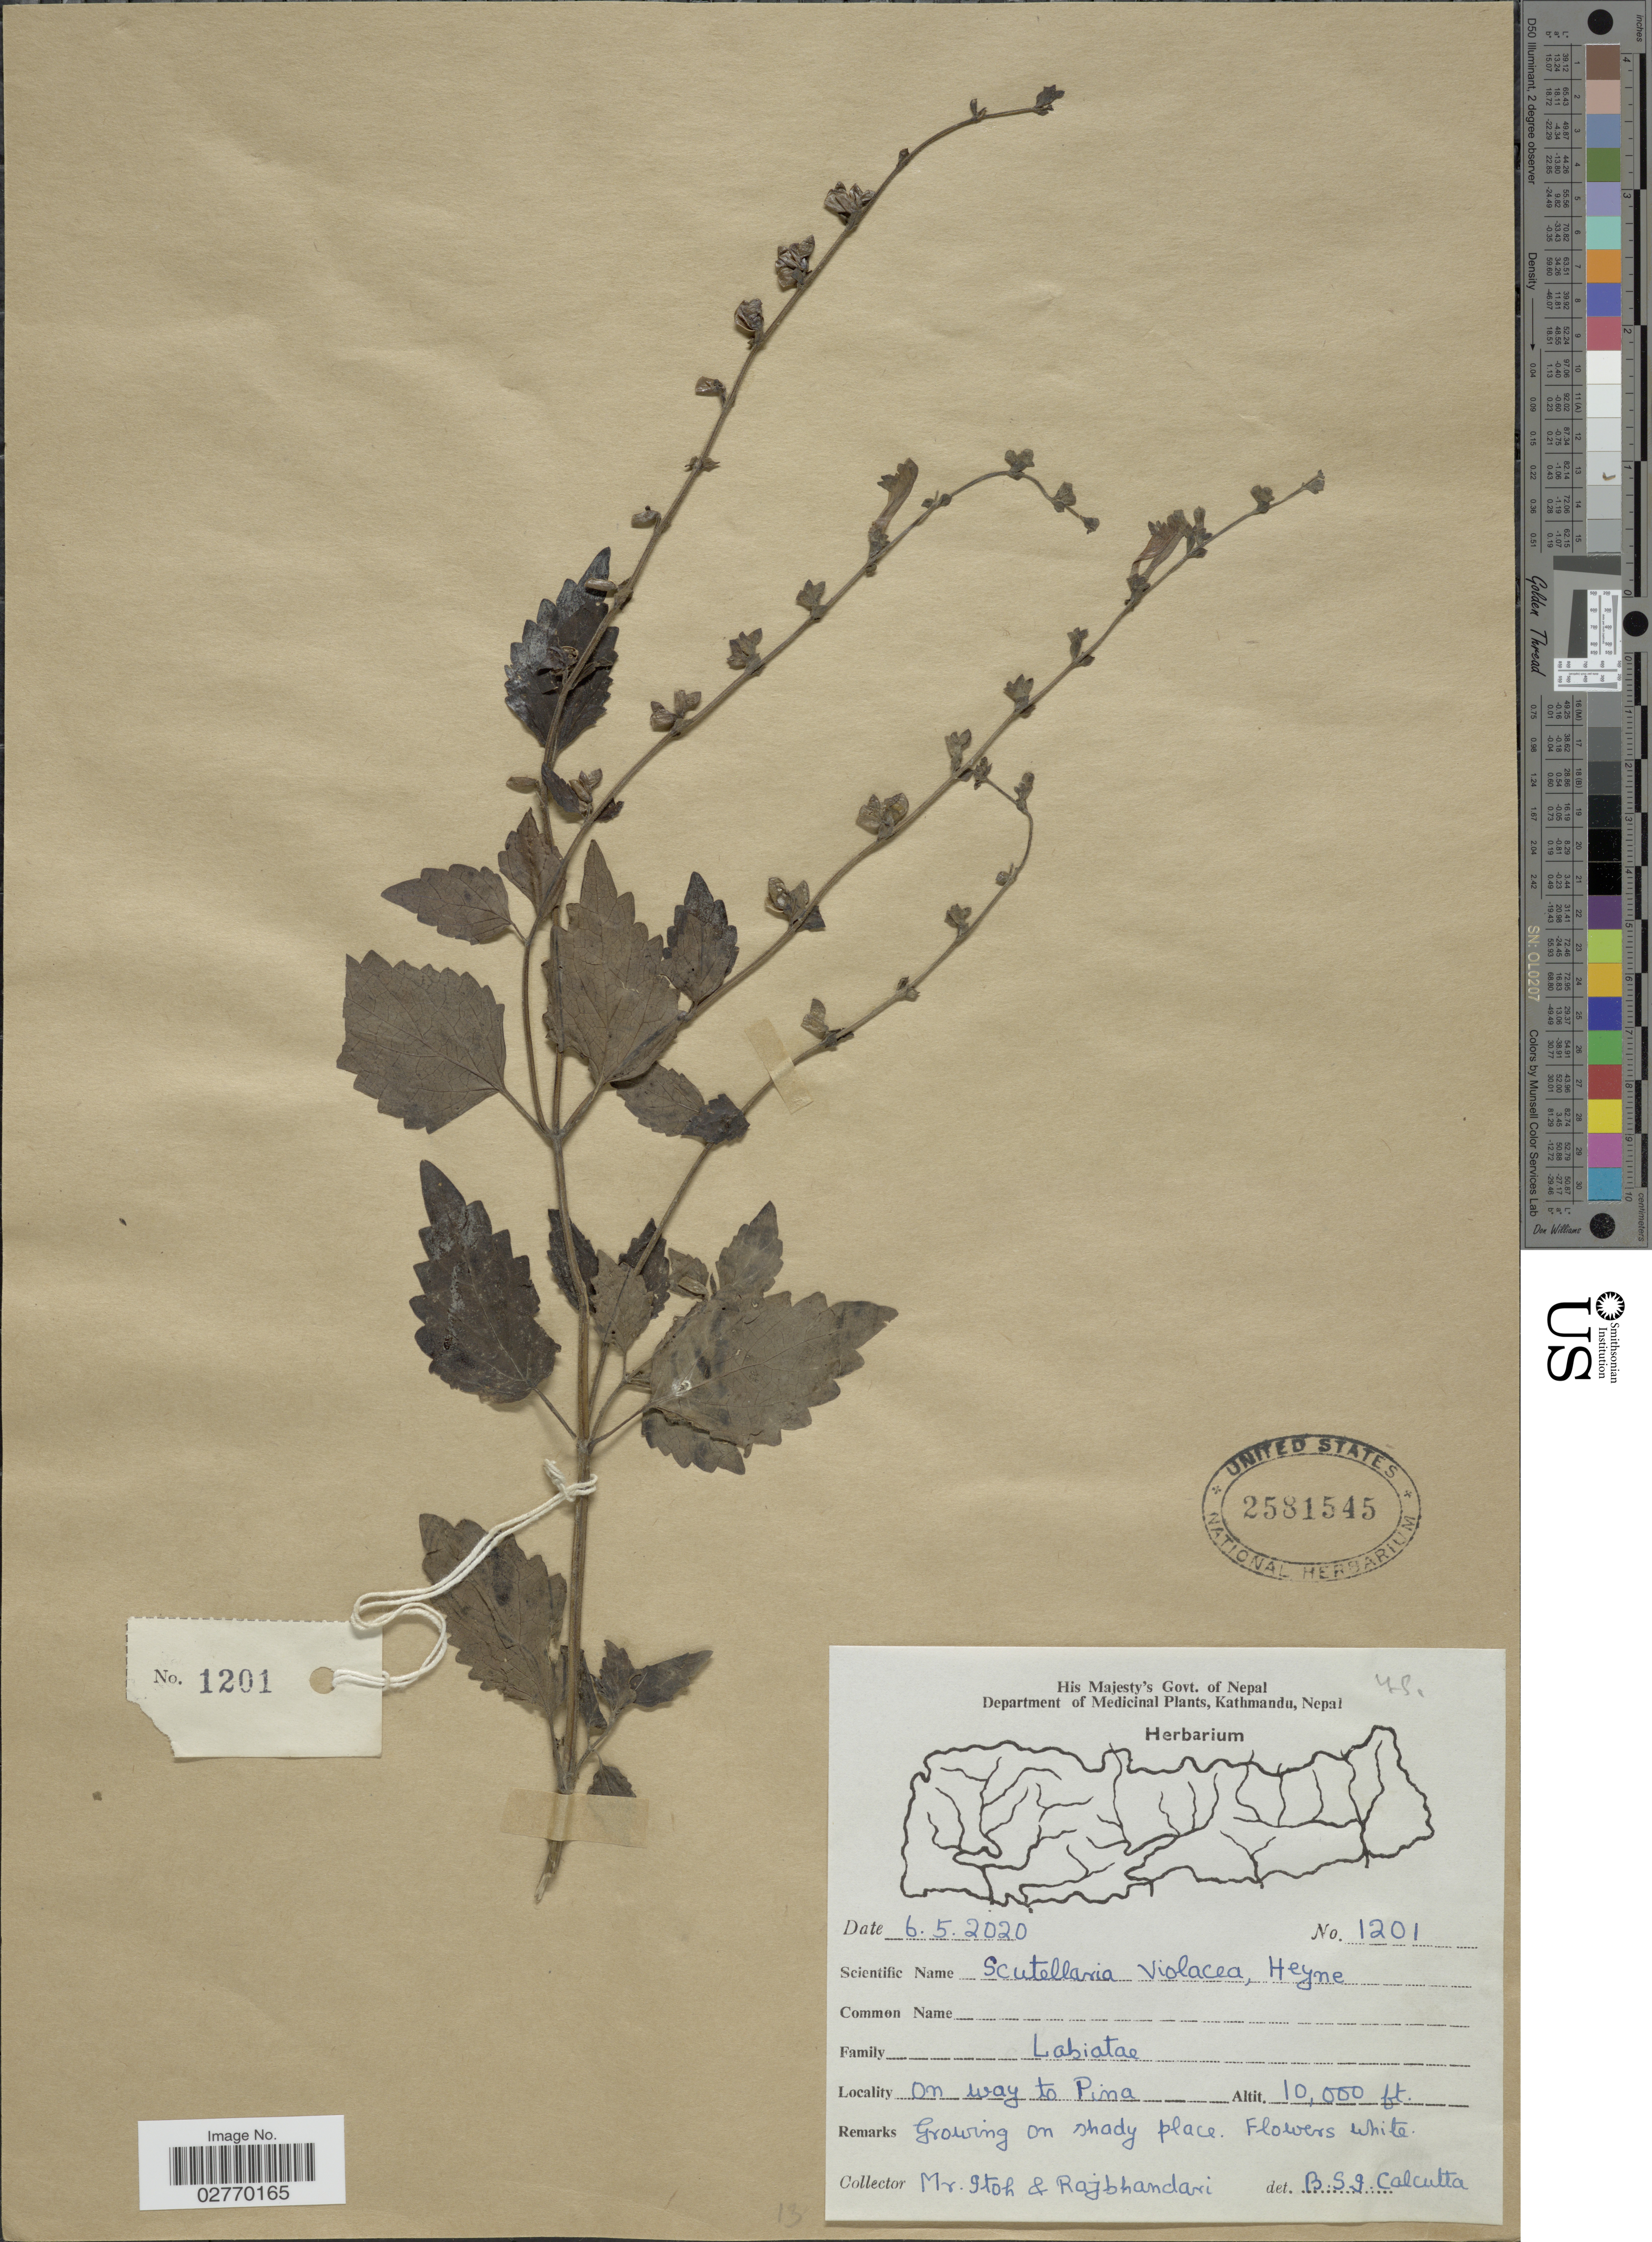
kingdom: Plantae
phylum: Tracheophyta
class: Magnoliopsida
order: Lamiales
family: Lamiaceae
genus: Scutellaria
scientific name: Scutellaria violacea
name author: B. Heyne ex Benth.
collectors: -. Itoh & Rajbhandari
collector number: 1201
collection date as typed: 06.05.2020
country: Nepal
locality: On way to Pina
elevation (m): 3048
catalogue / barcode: US 2581545